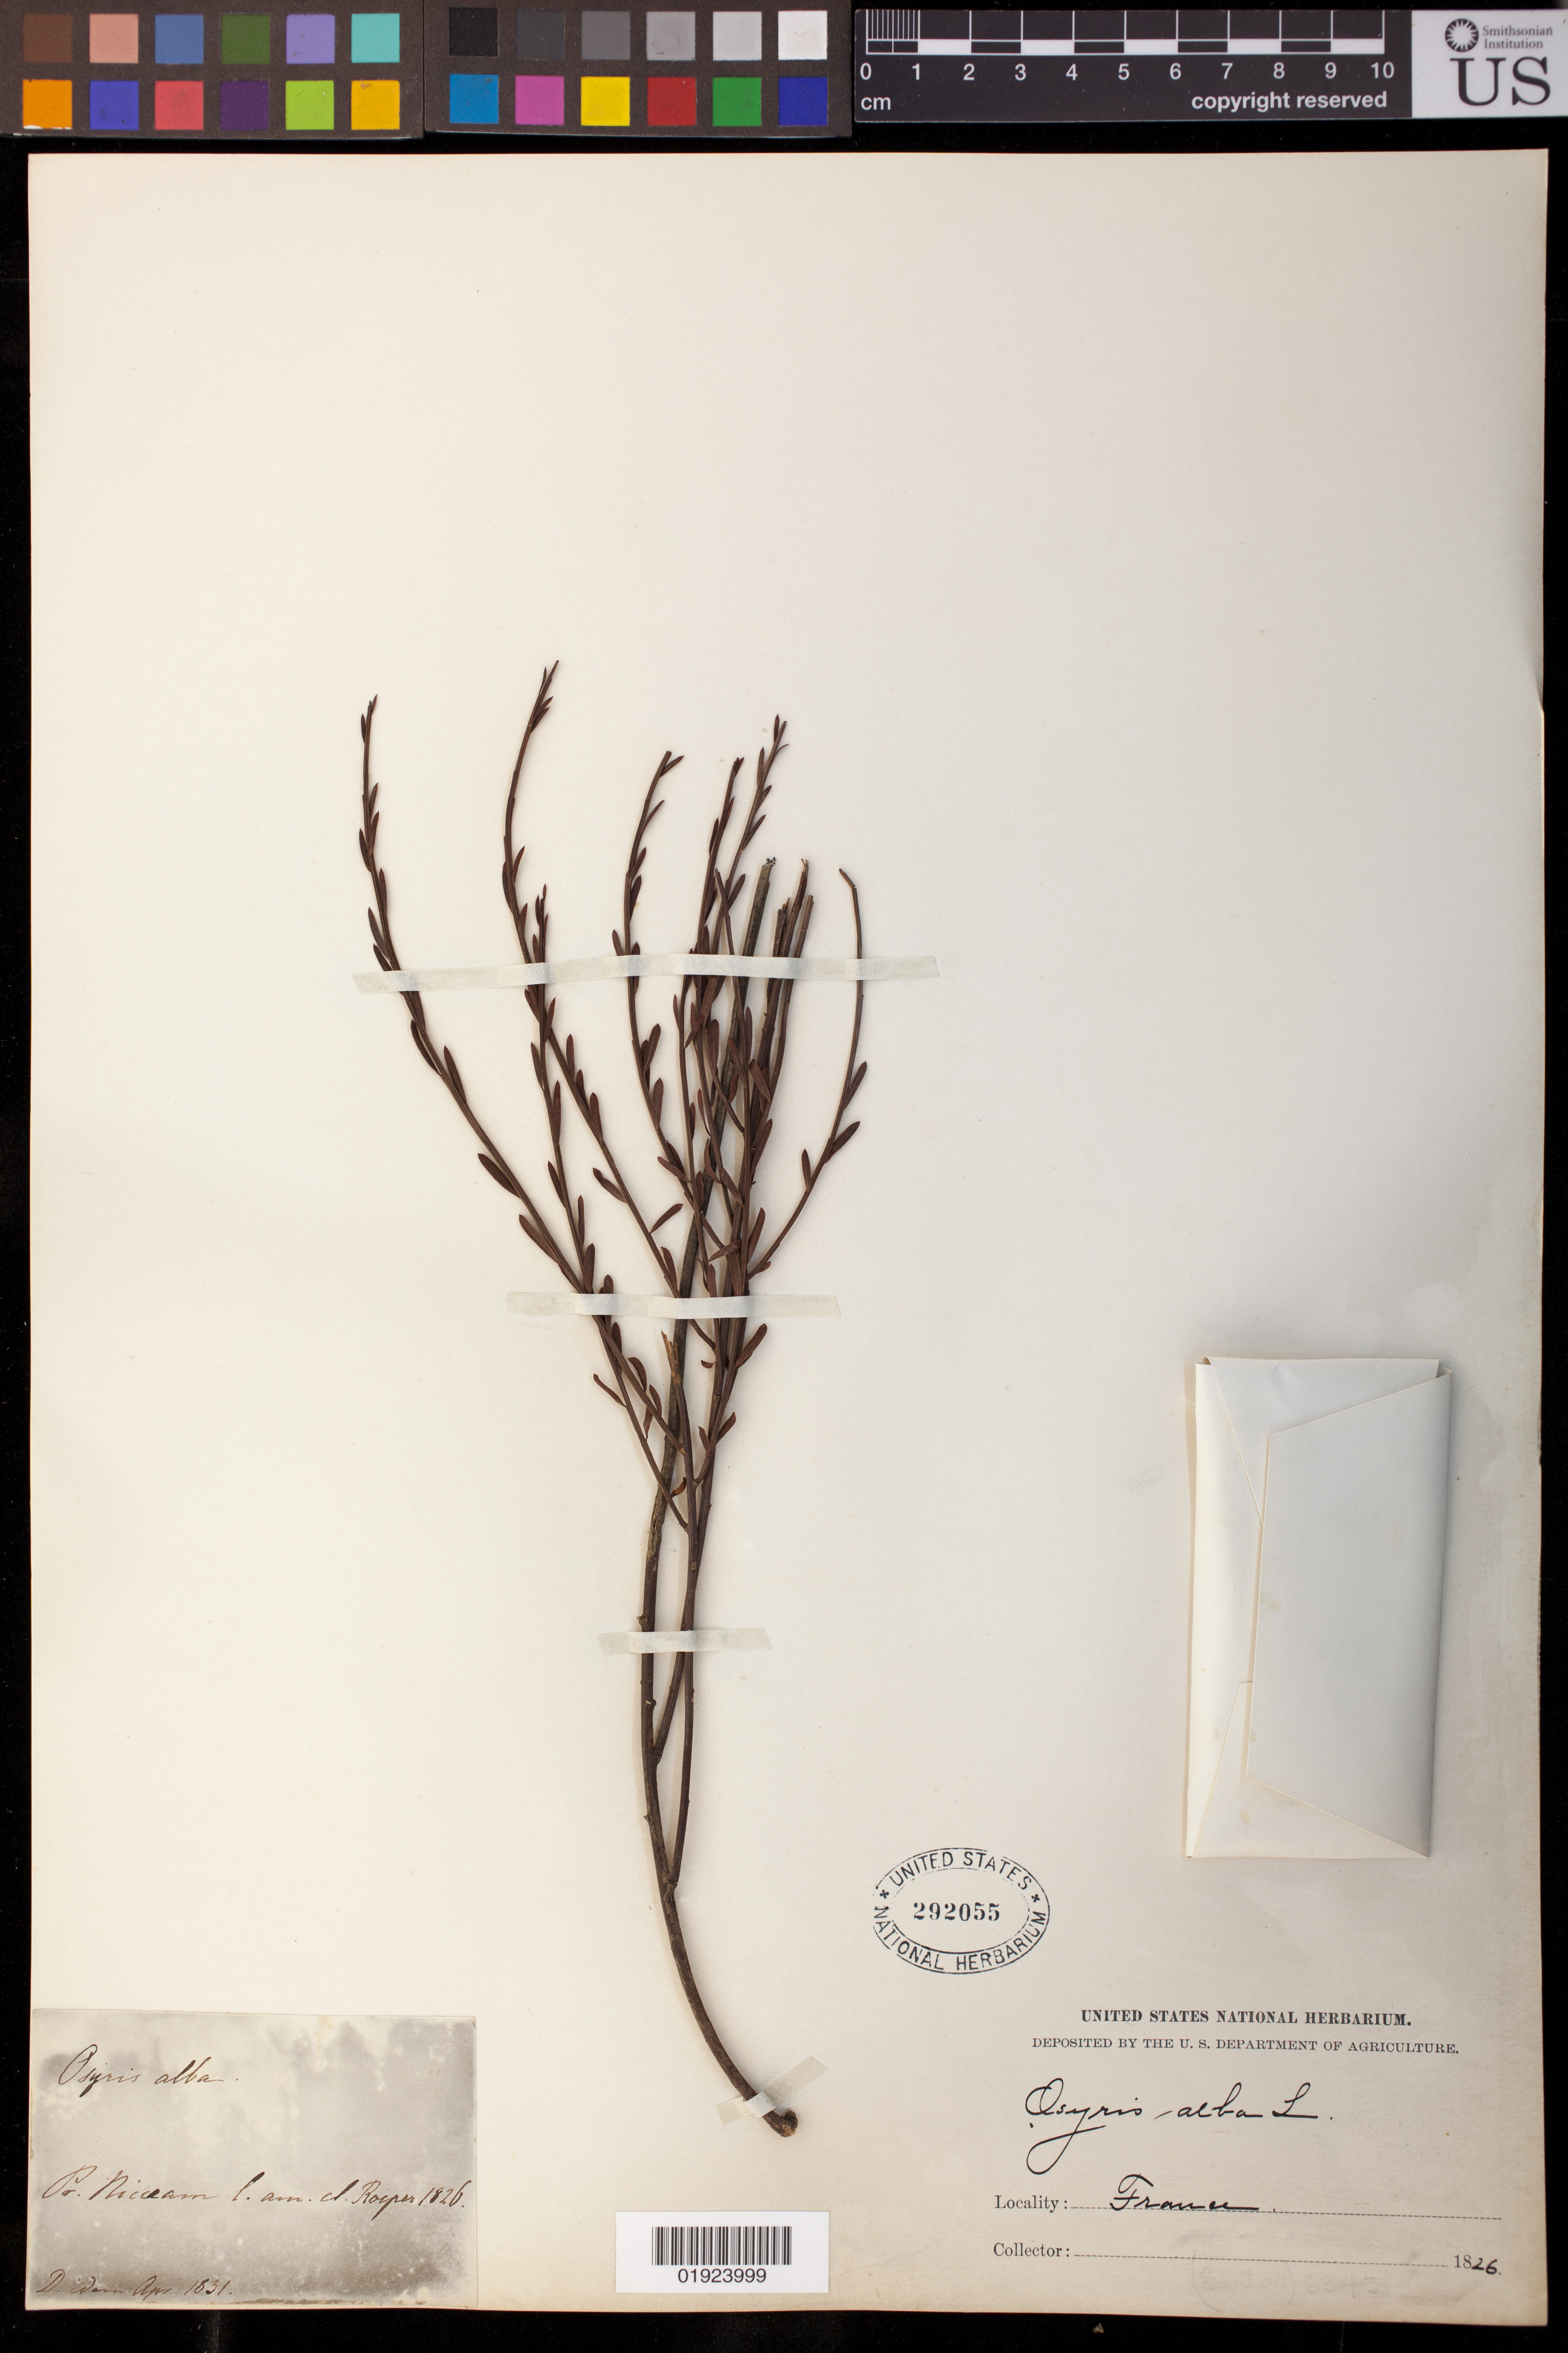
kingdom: Plantae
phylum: Tracheophyta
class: Magnoliopsida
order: Santalales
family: Santalaceae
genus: Osyris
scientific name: Osyris alba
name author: L.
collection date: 1826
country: France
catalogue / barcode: US 292055